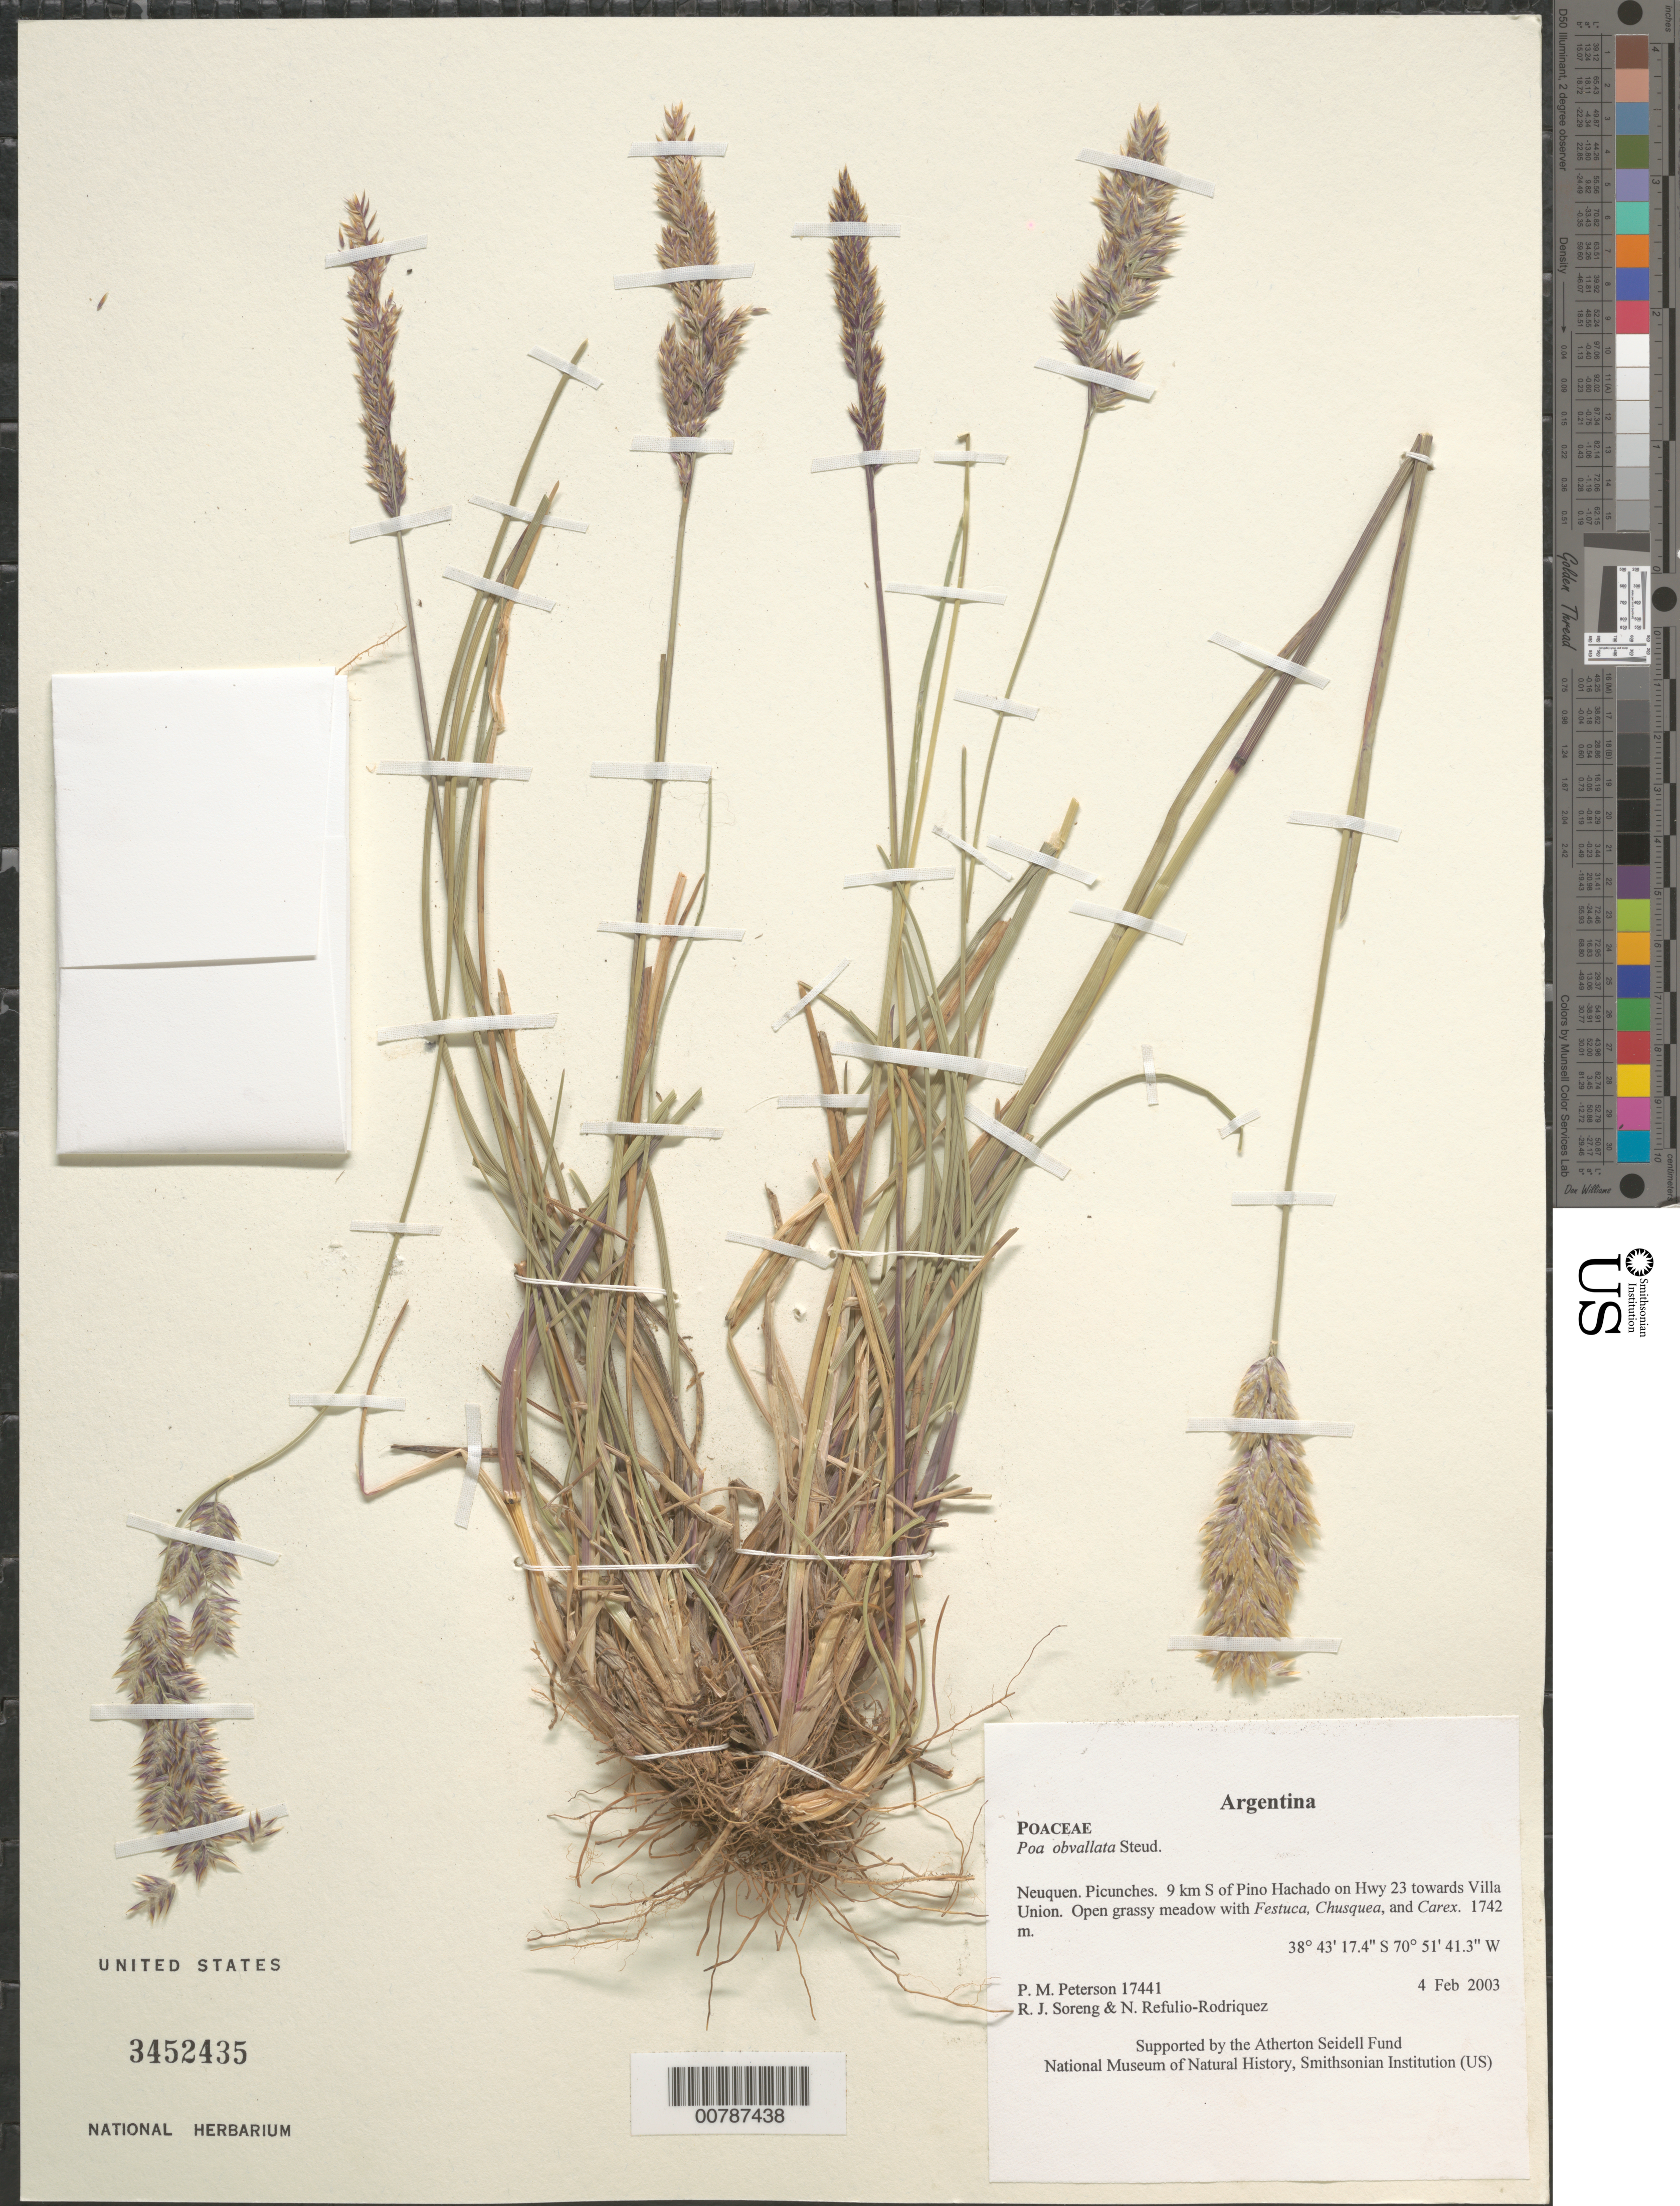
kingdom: Plantae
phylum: Tracheophyta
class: Liliopsida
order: Poales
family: Poaceae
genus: Poa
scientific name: Poa obvallata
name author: Steud.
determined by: Soreng, Robert J., Research Associate (BOT), Smithsonian Institution - National Museum of Natural History (UNITED STATES)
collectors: P. M. Peterson, R. J. Soreng & N. Refulio-Rodríguez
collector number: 17441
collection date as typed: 04 Feb 2003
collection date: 2003-02-04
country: Argentina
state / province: Neuquen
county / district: Picunches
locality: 9 km S of Pino Hachado on Hwy 23 towards Villa Union. Open grassy meadow with Festuca, Chusquea, and Carex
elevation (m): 1742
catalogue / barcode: US 3452435